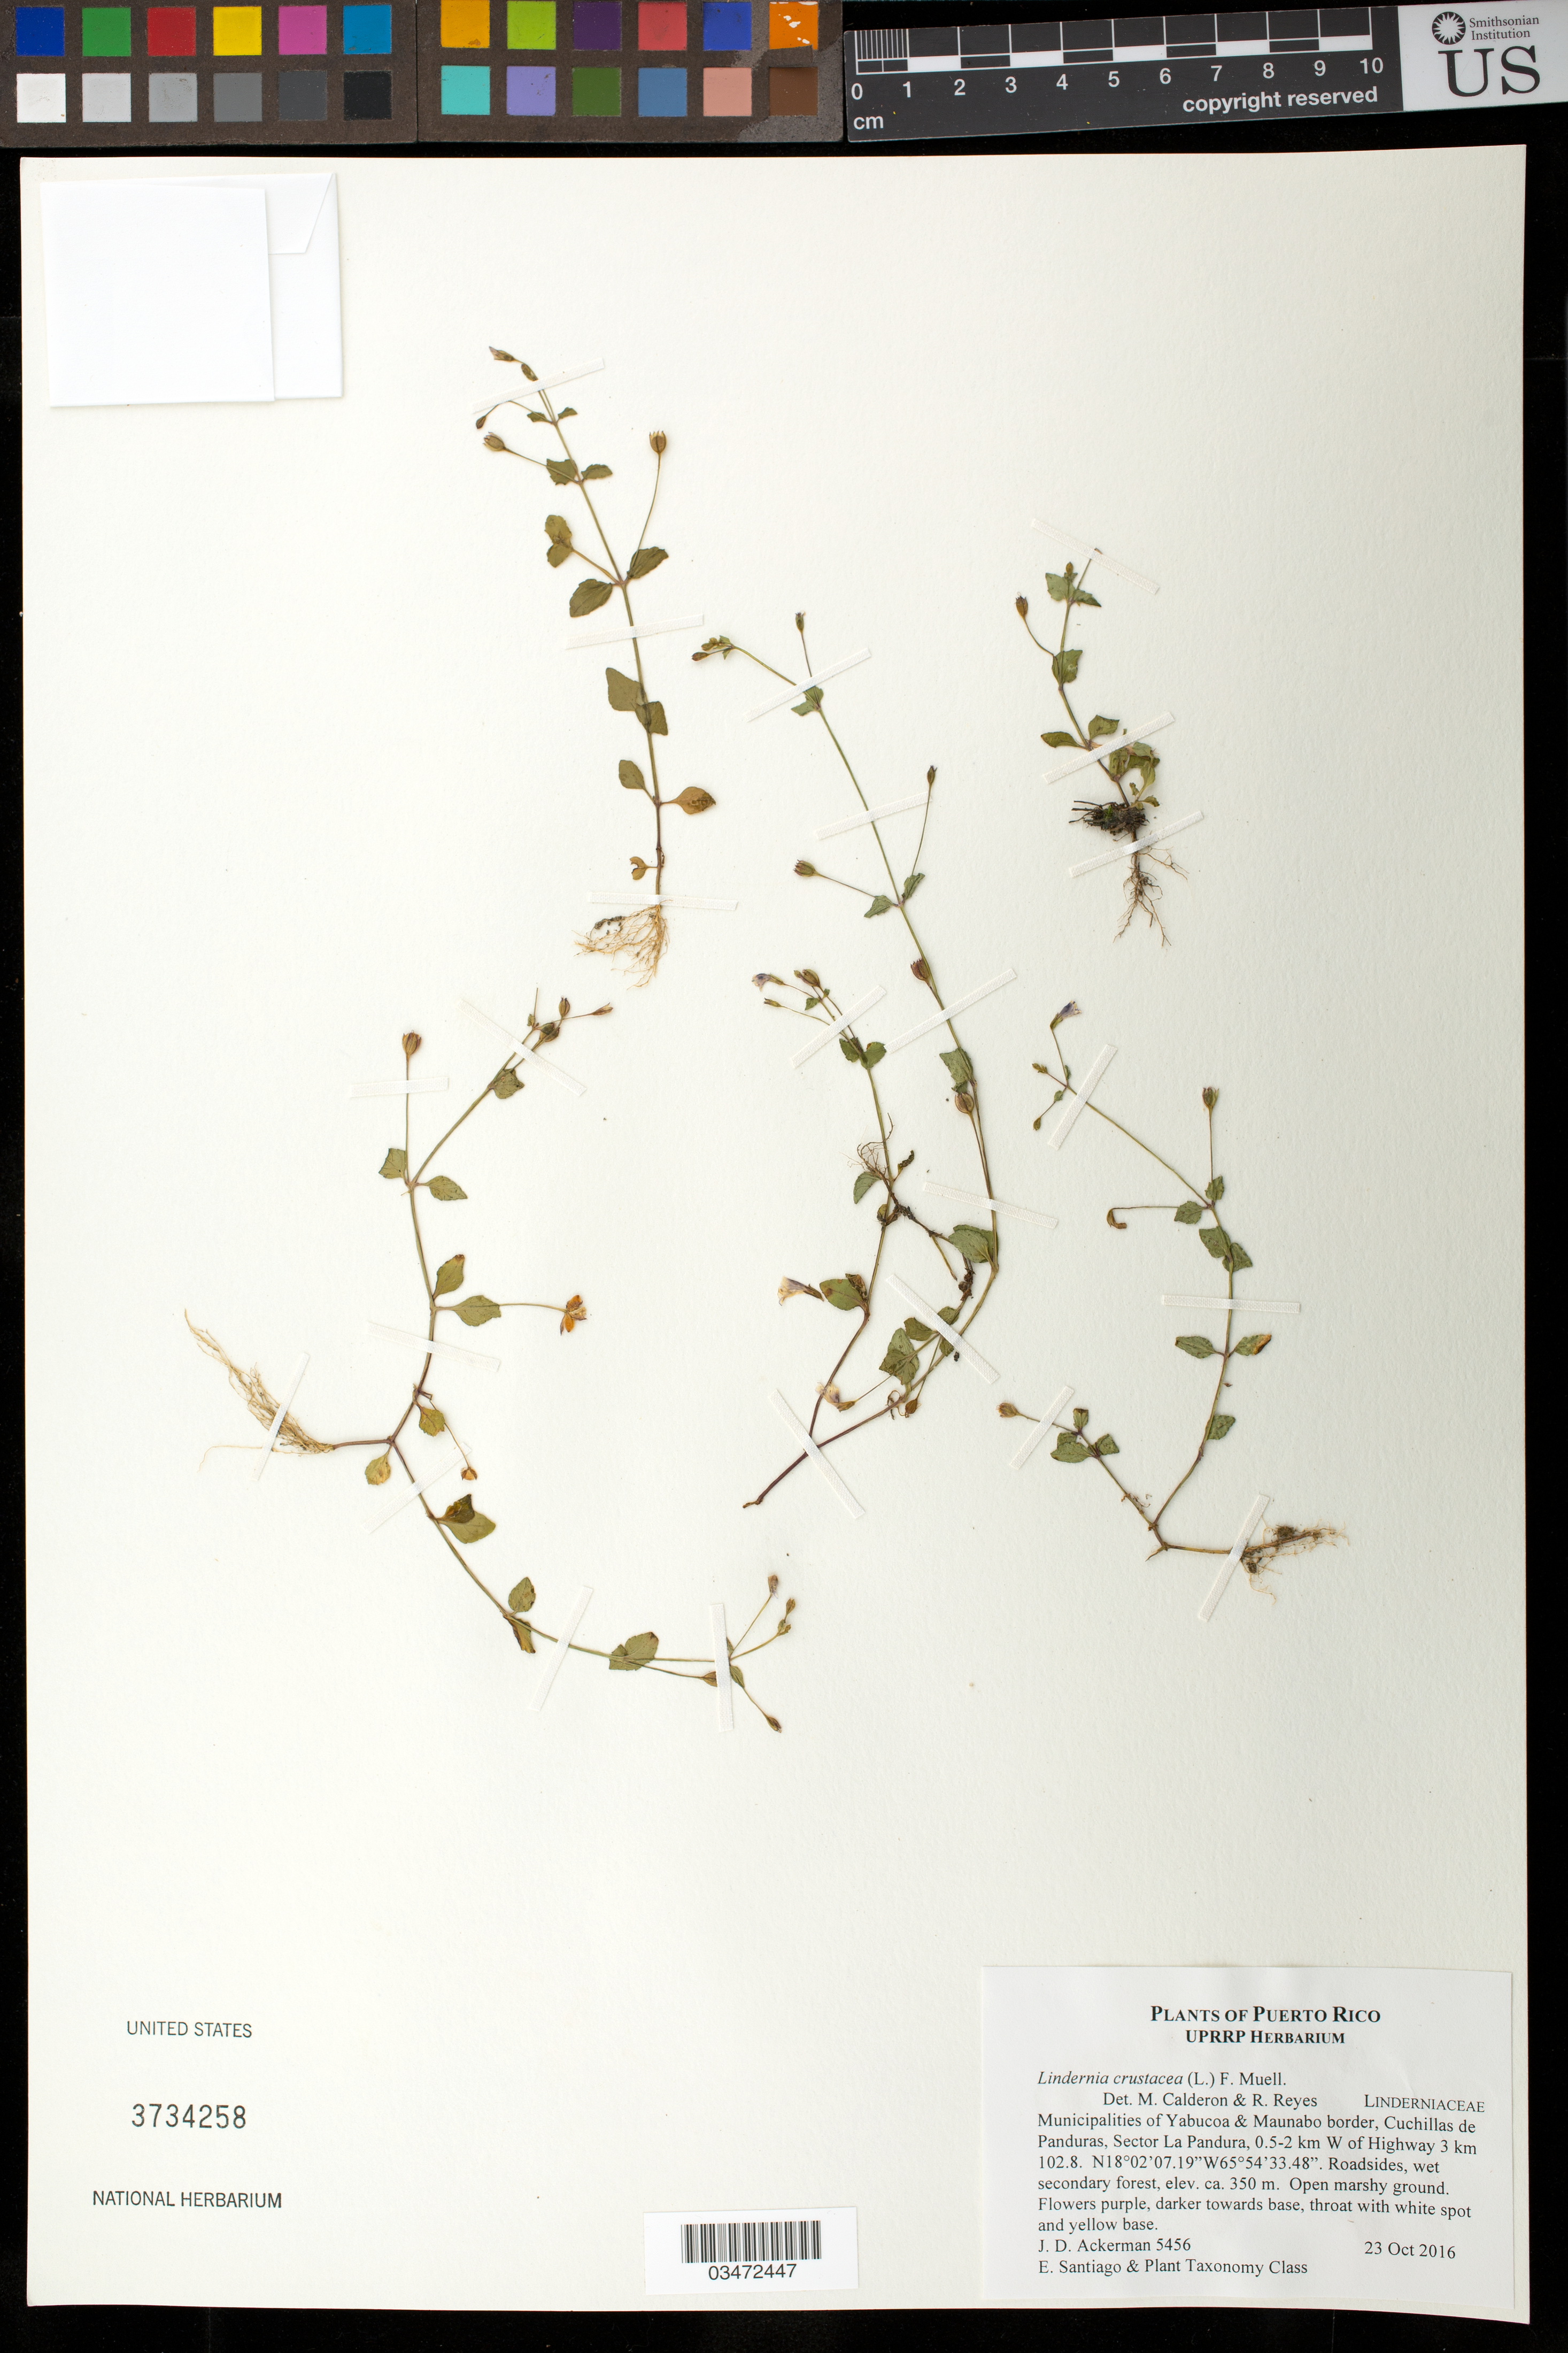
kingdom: Plantae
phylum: Tracheophyta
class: Magnoliopsida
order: Lamiales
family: Linderniaceae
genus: Lindernia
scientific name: Lindernia crustacea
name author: (L.) F. Muell.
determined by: Calderon, M.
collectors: J. D. Ackerman, E. Santiago & UPR Plant Taxonomy Class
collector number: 5456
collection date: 2016-10-23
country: Puerto Rico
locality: Mun. Yabucoa and Maunabo border, Cuchillas de Pandduras, Sector La Pandura, 0.5-2 km W of Highway 3 km 102.8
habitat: Roadsides, wet secondary forest. Open marshy ground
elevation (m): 350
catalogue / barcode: US 3734258